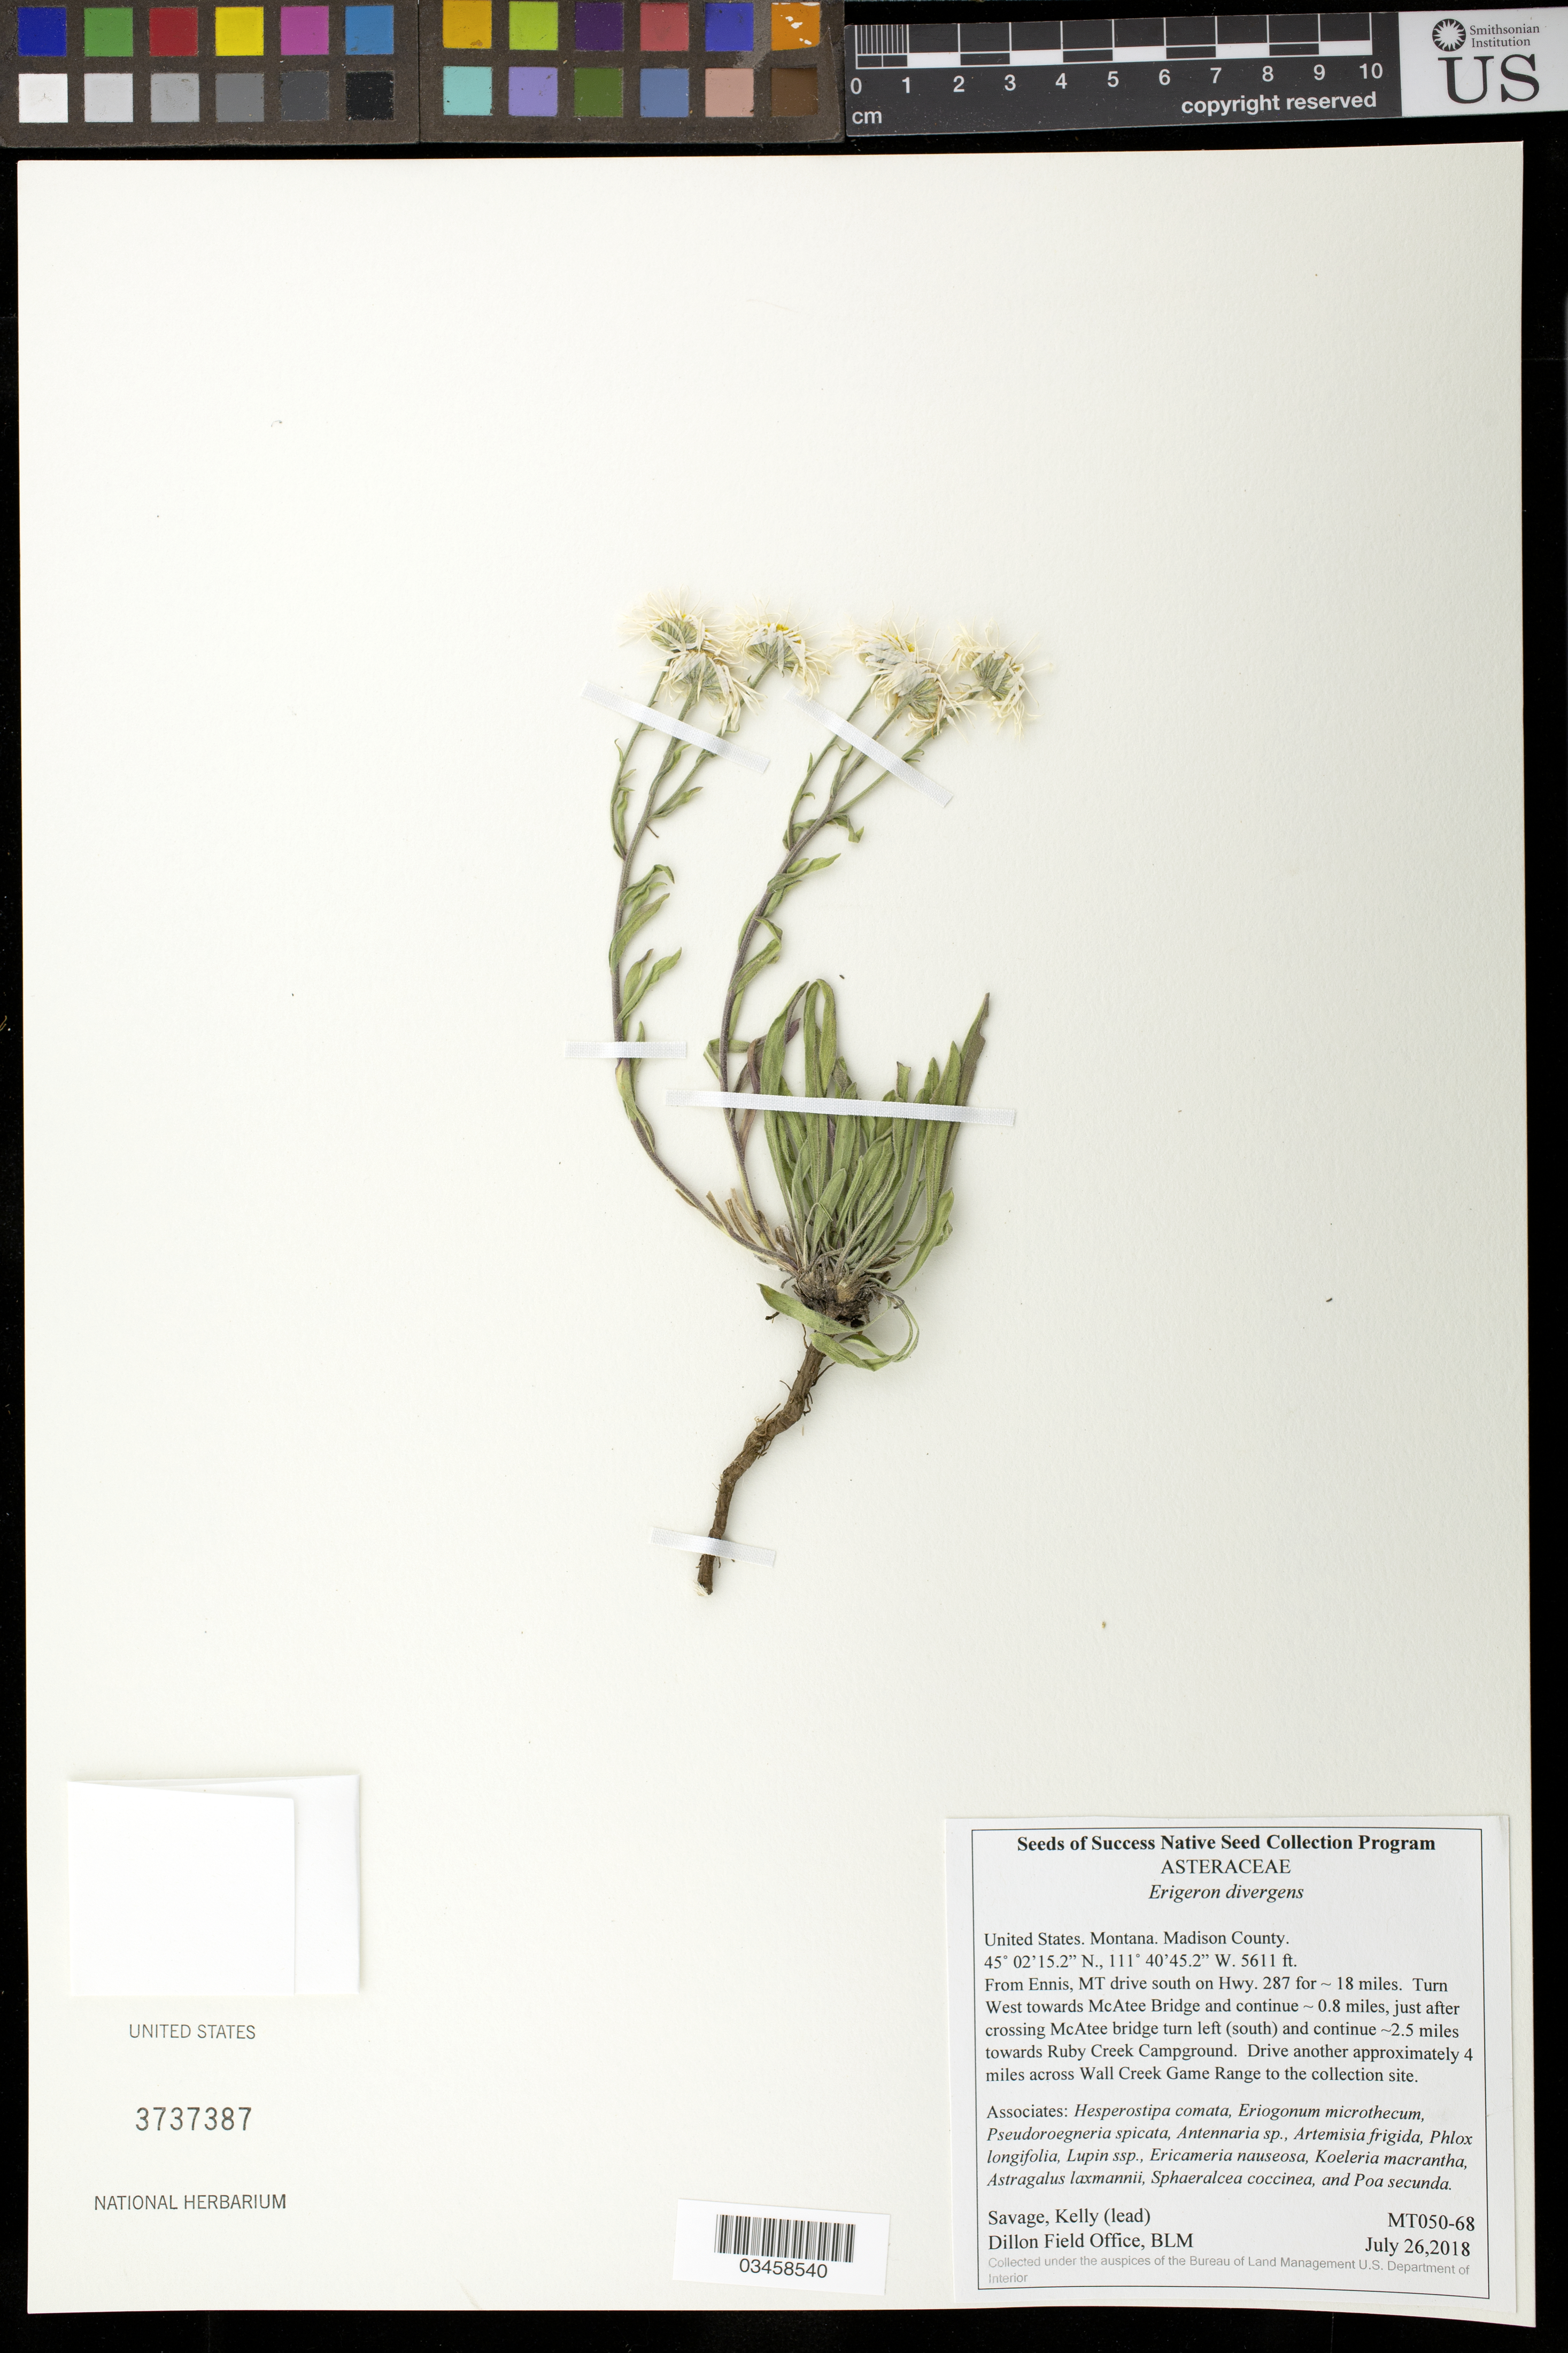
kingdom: Plantae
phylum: Tracheophyta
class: Magnoliopsida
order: Asterales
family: Asteraceae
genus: Erigeron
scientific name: Erigeron divergens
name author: Torr. & A. Gray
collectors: K. Savage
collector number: MT050-68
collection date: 2018-07-26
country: United States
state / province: Montana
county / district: Madison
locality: From Ennis S on Hwy 287 for 18 mi, turn W towards McAtee Bridge for 0.8 mi, after crossing McAtee bridge turn left, 2.5 mi. towards Ruby Creek Campground, 4 mi. across Wall Creek Game Range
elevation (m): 1710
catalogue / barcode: US 3737387